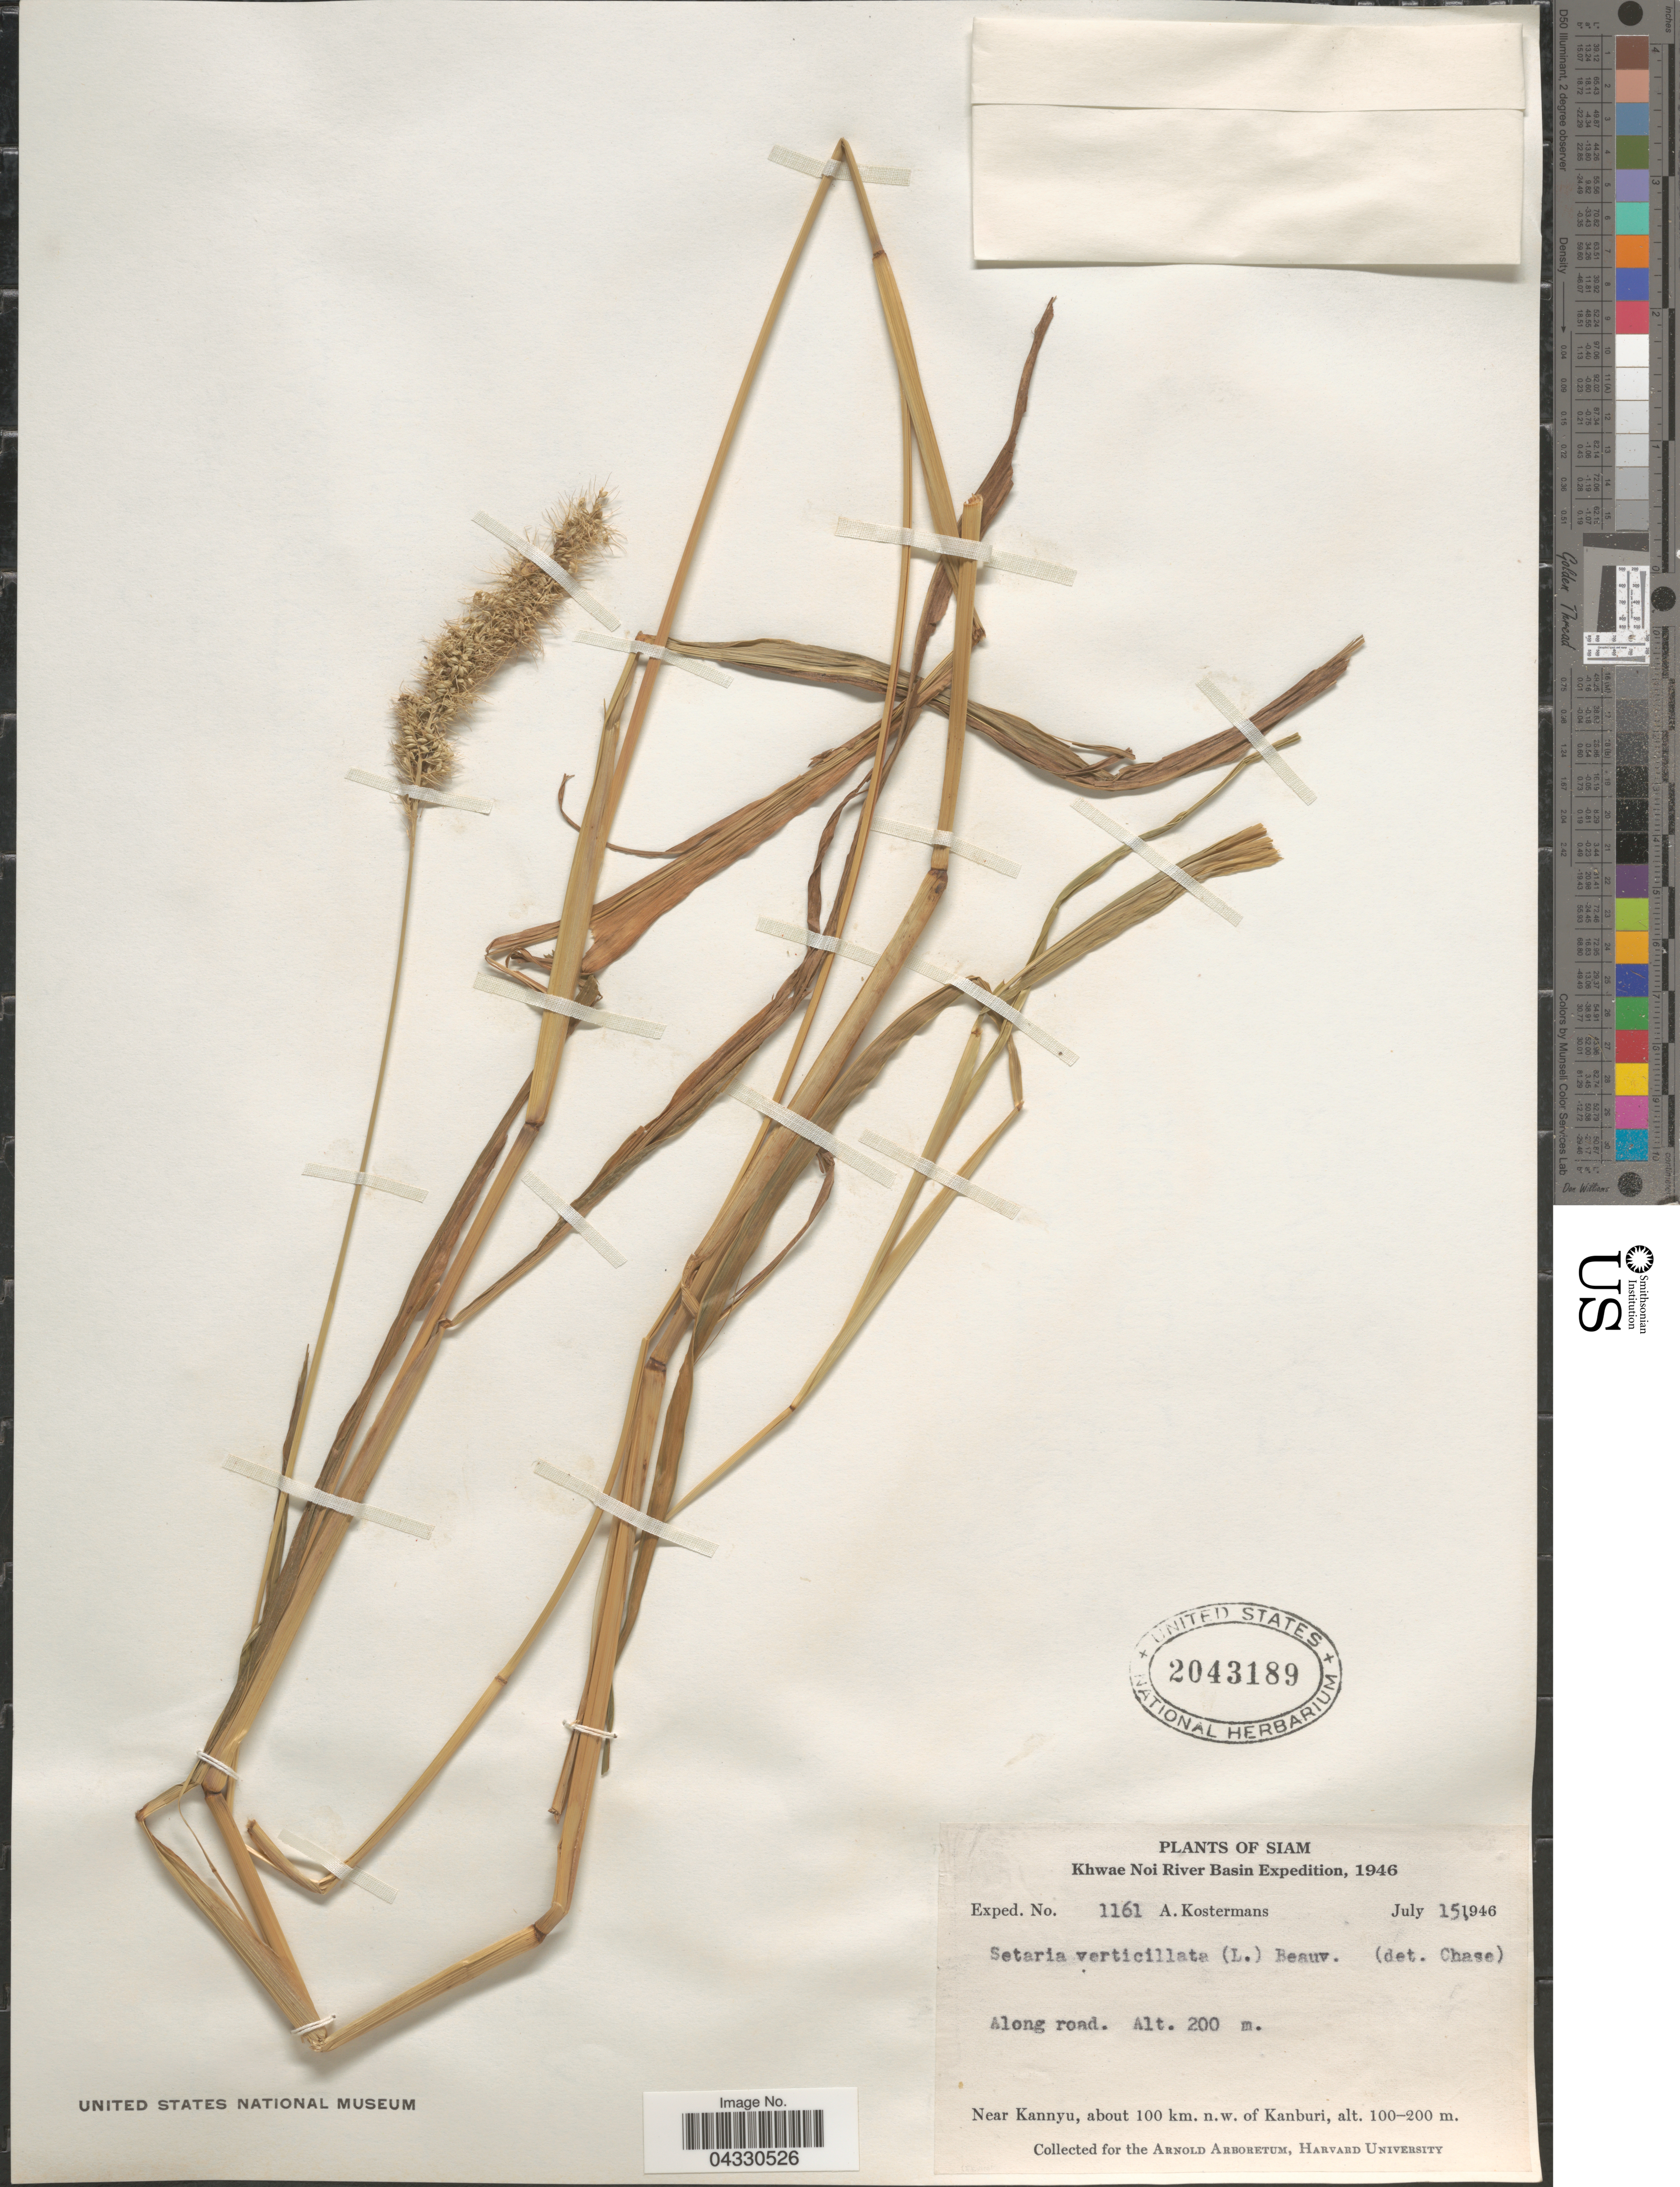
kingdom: Plantae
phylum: Tracheophyta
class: Liliopsida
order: Poales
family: Poaceae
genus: Setaria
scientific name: Setaria verticillata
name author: (L.) P. Beauv.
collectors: A. J. G. Kostermans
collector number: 1161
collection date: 1946-07-15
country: Thailand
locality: Siam. Khwae Noi River Basin Expedition, 1946. Along road. Near Kannyu, about 100 km. n.w. of Kanburi.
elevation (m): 100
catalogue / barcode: US 2043189